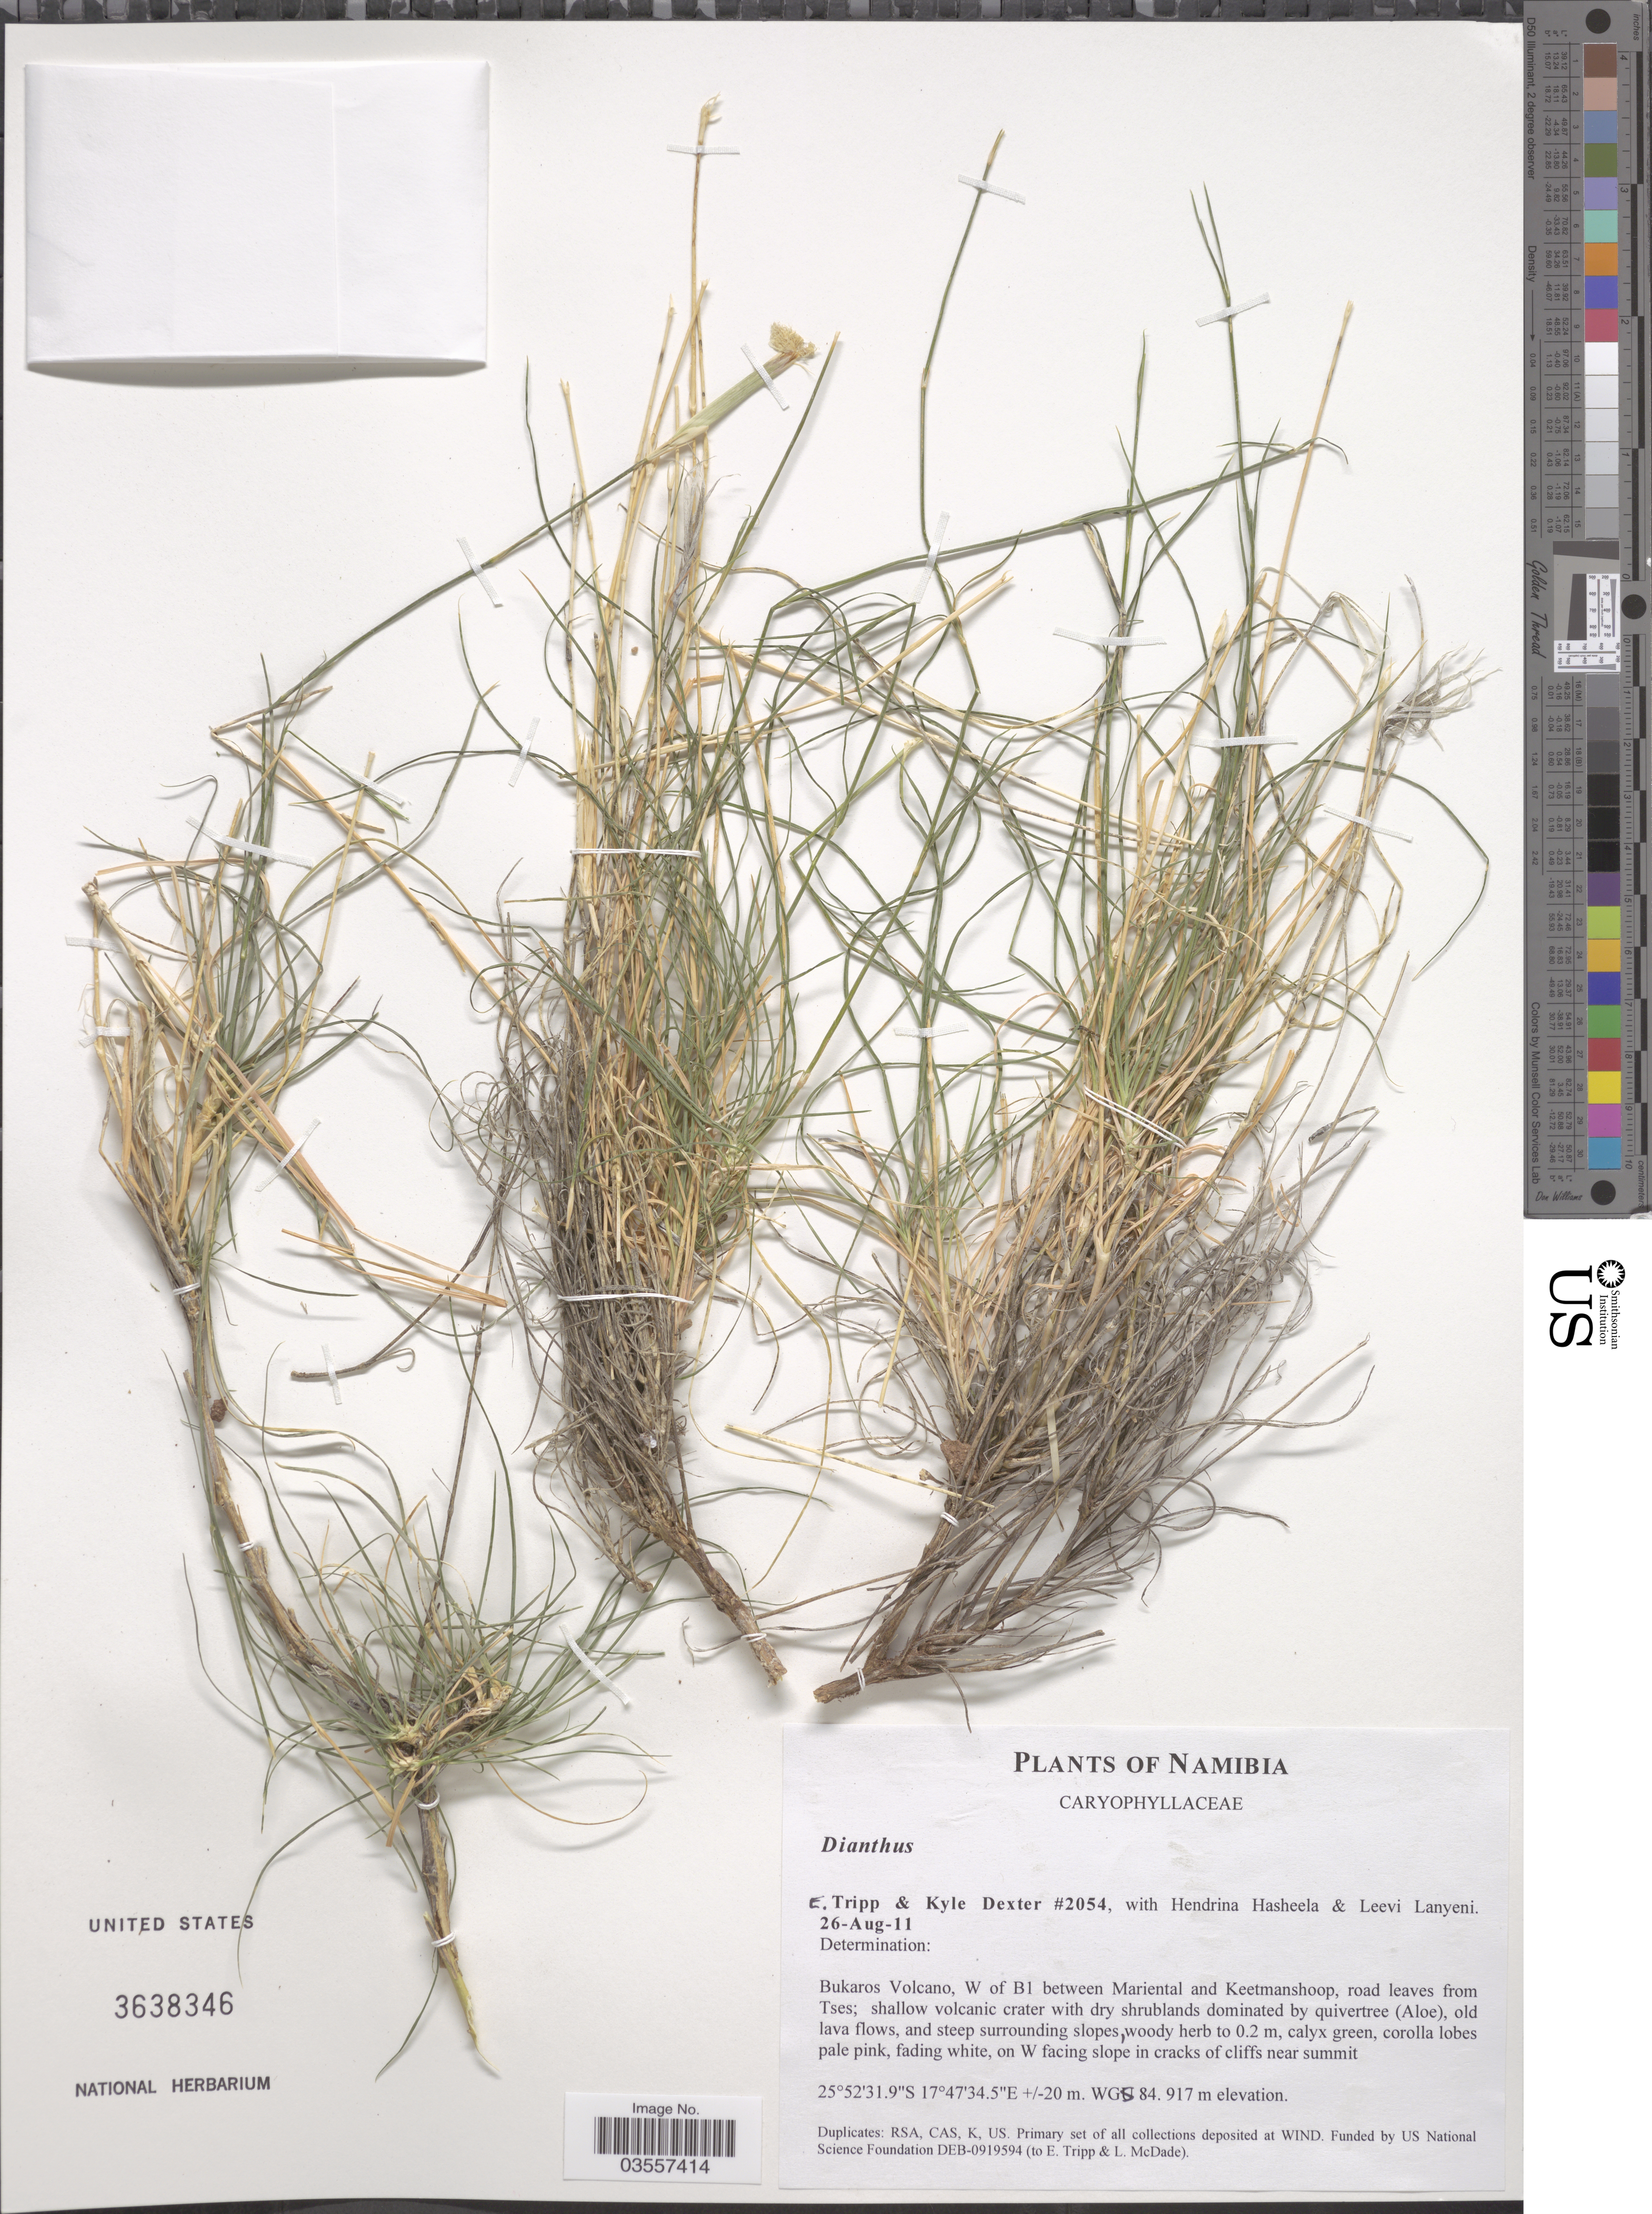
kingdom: Plantae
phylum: Tracheophyta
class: Magnoliopsida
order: Caryophyllales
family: Caryophyllaceae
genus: Dianthus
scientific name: Dianthus sp.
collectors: E. Tripp, K. Dexter, H. Hasheela & L. Lanyeni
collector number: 2054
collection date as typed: Transcribed d/m/y: 26/8/11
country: Namibia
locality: Bukaros Volcano, W of B1 between Mariental and Keetmanshoop, road leaves from Tses, in W facing slope in cracks off cliffs near summit. WGS 84.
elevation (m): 917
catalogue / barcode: US 3638346